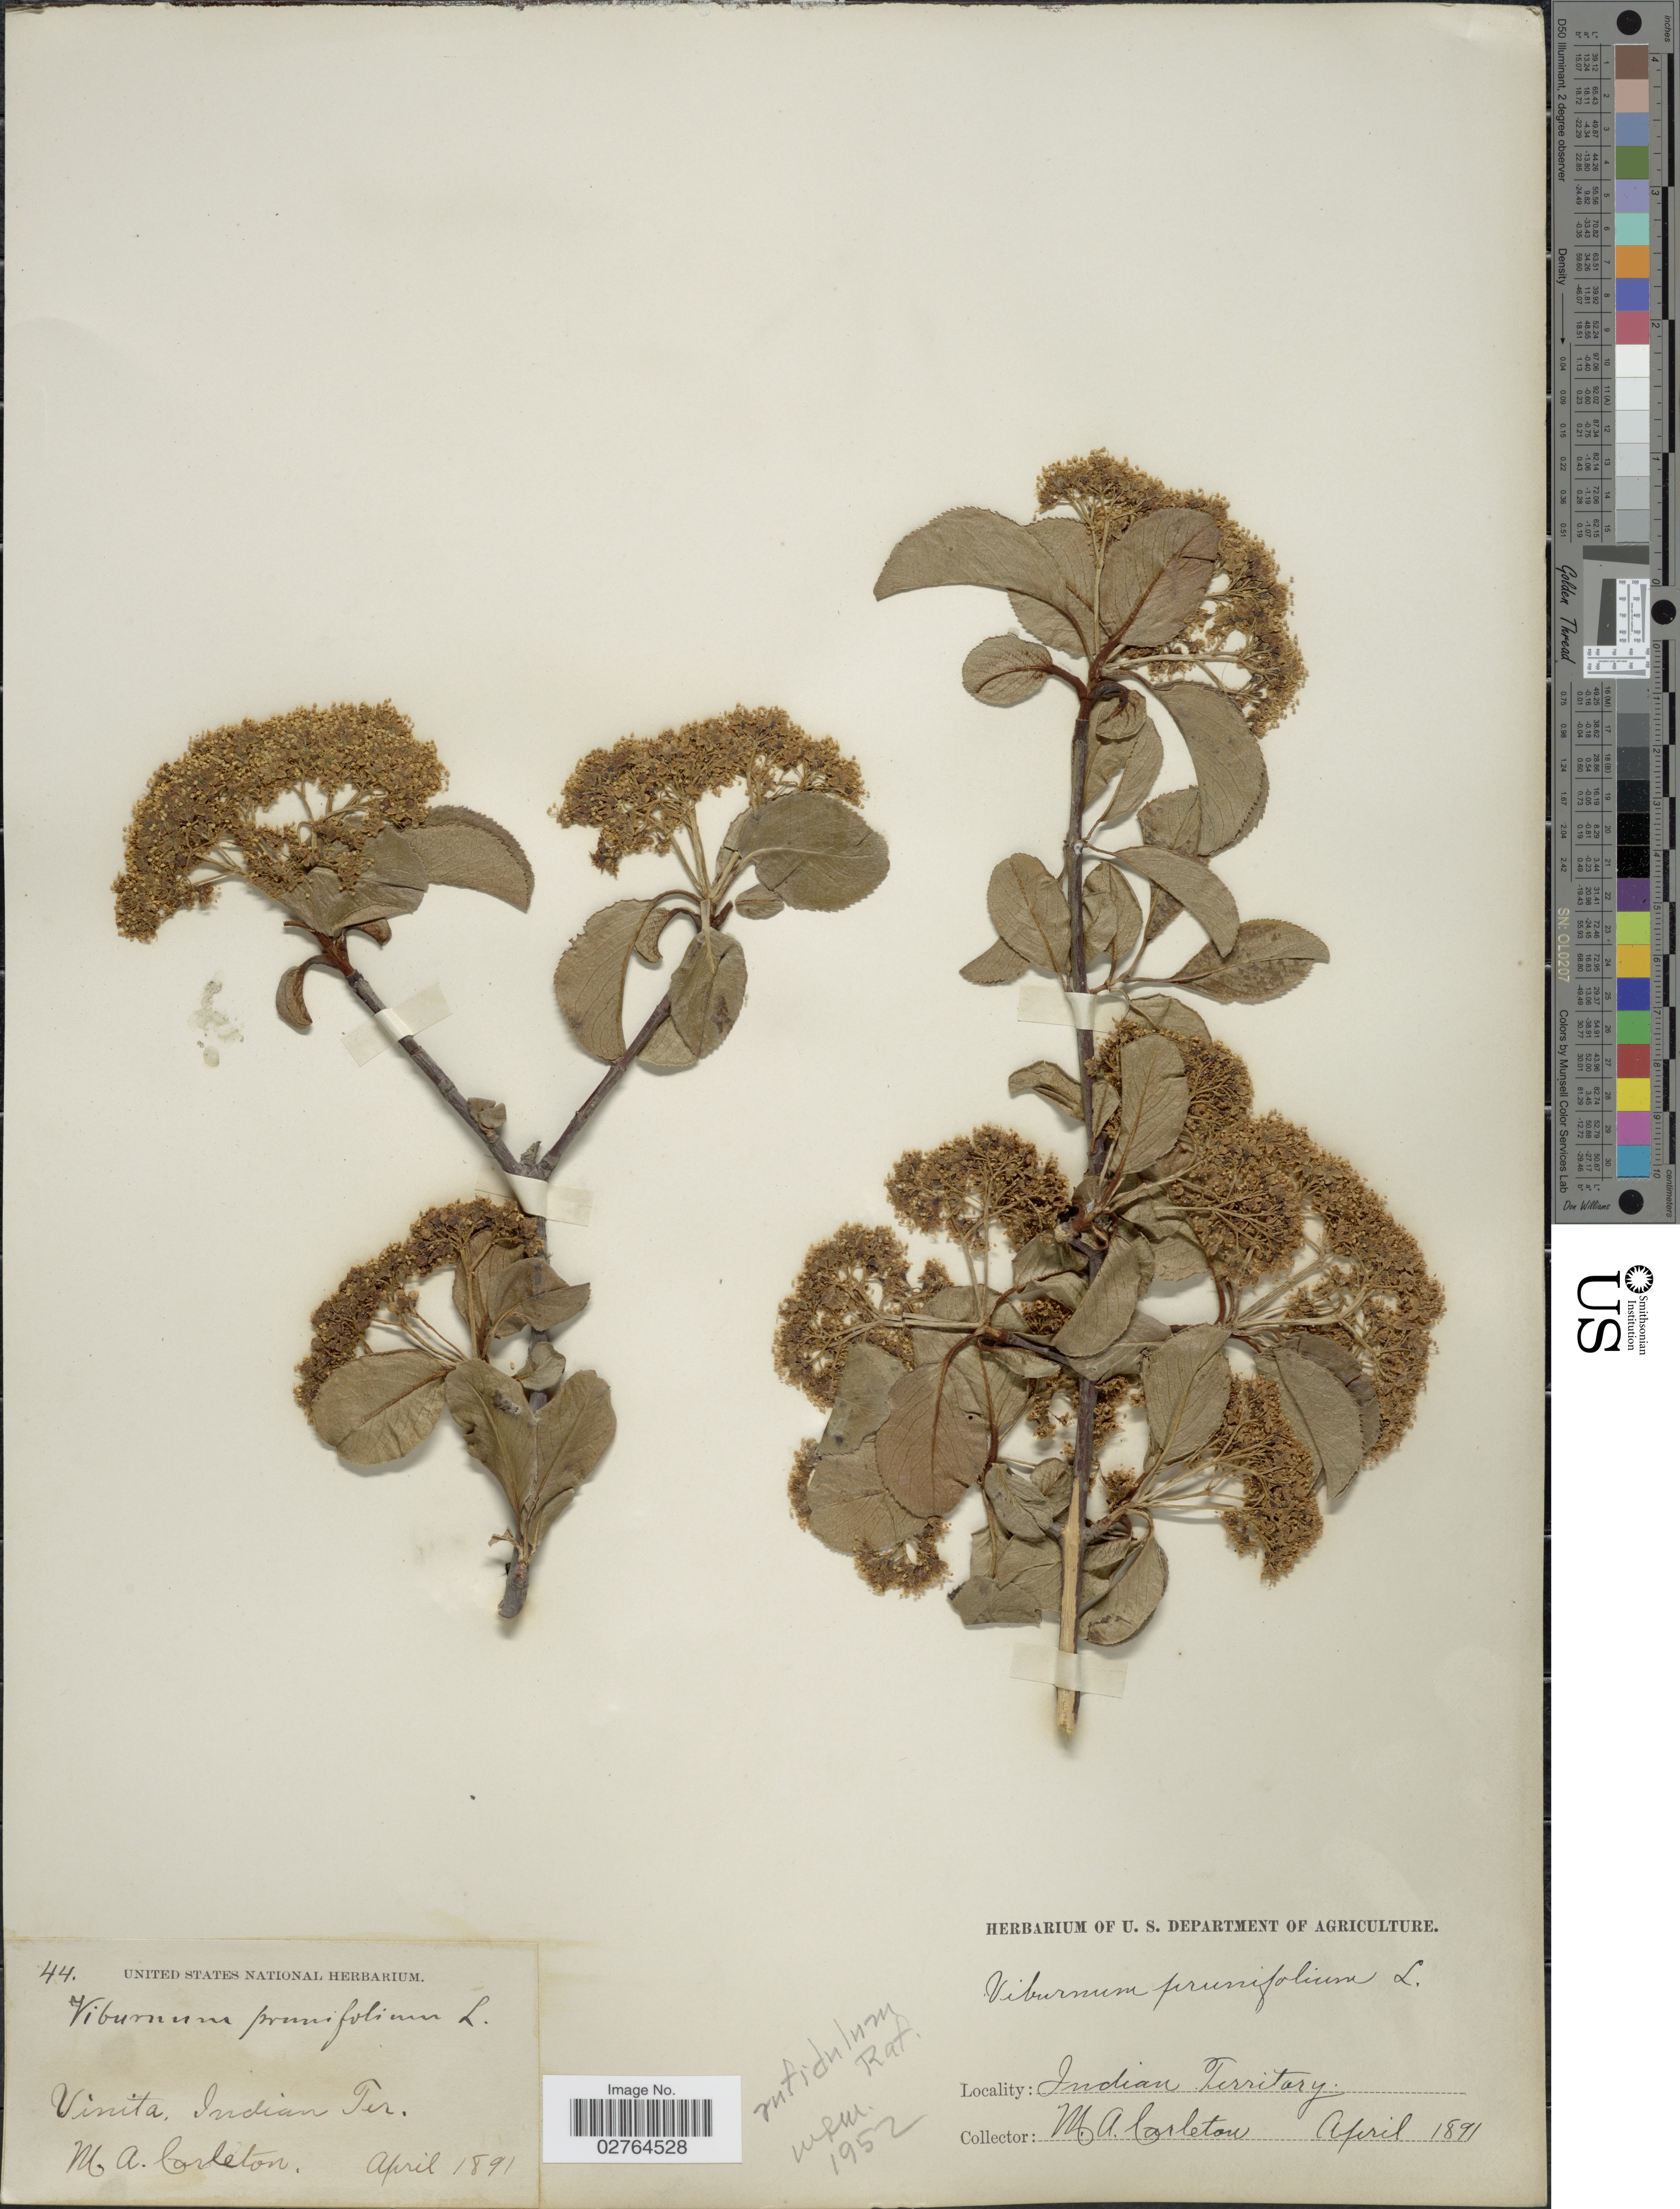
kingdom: Plantae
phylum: Tracheophyta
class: Magnoliopsida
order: Dipsacales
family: Viburnaceae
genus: Viburnum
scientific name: Viburnum rufidulum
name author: Raf.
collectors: M. A. Carleton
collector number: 44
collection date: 1891-04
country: United States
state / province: Oklahoma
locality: Vinita, Indian Territory